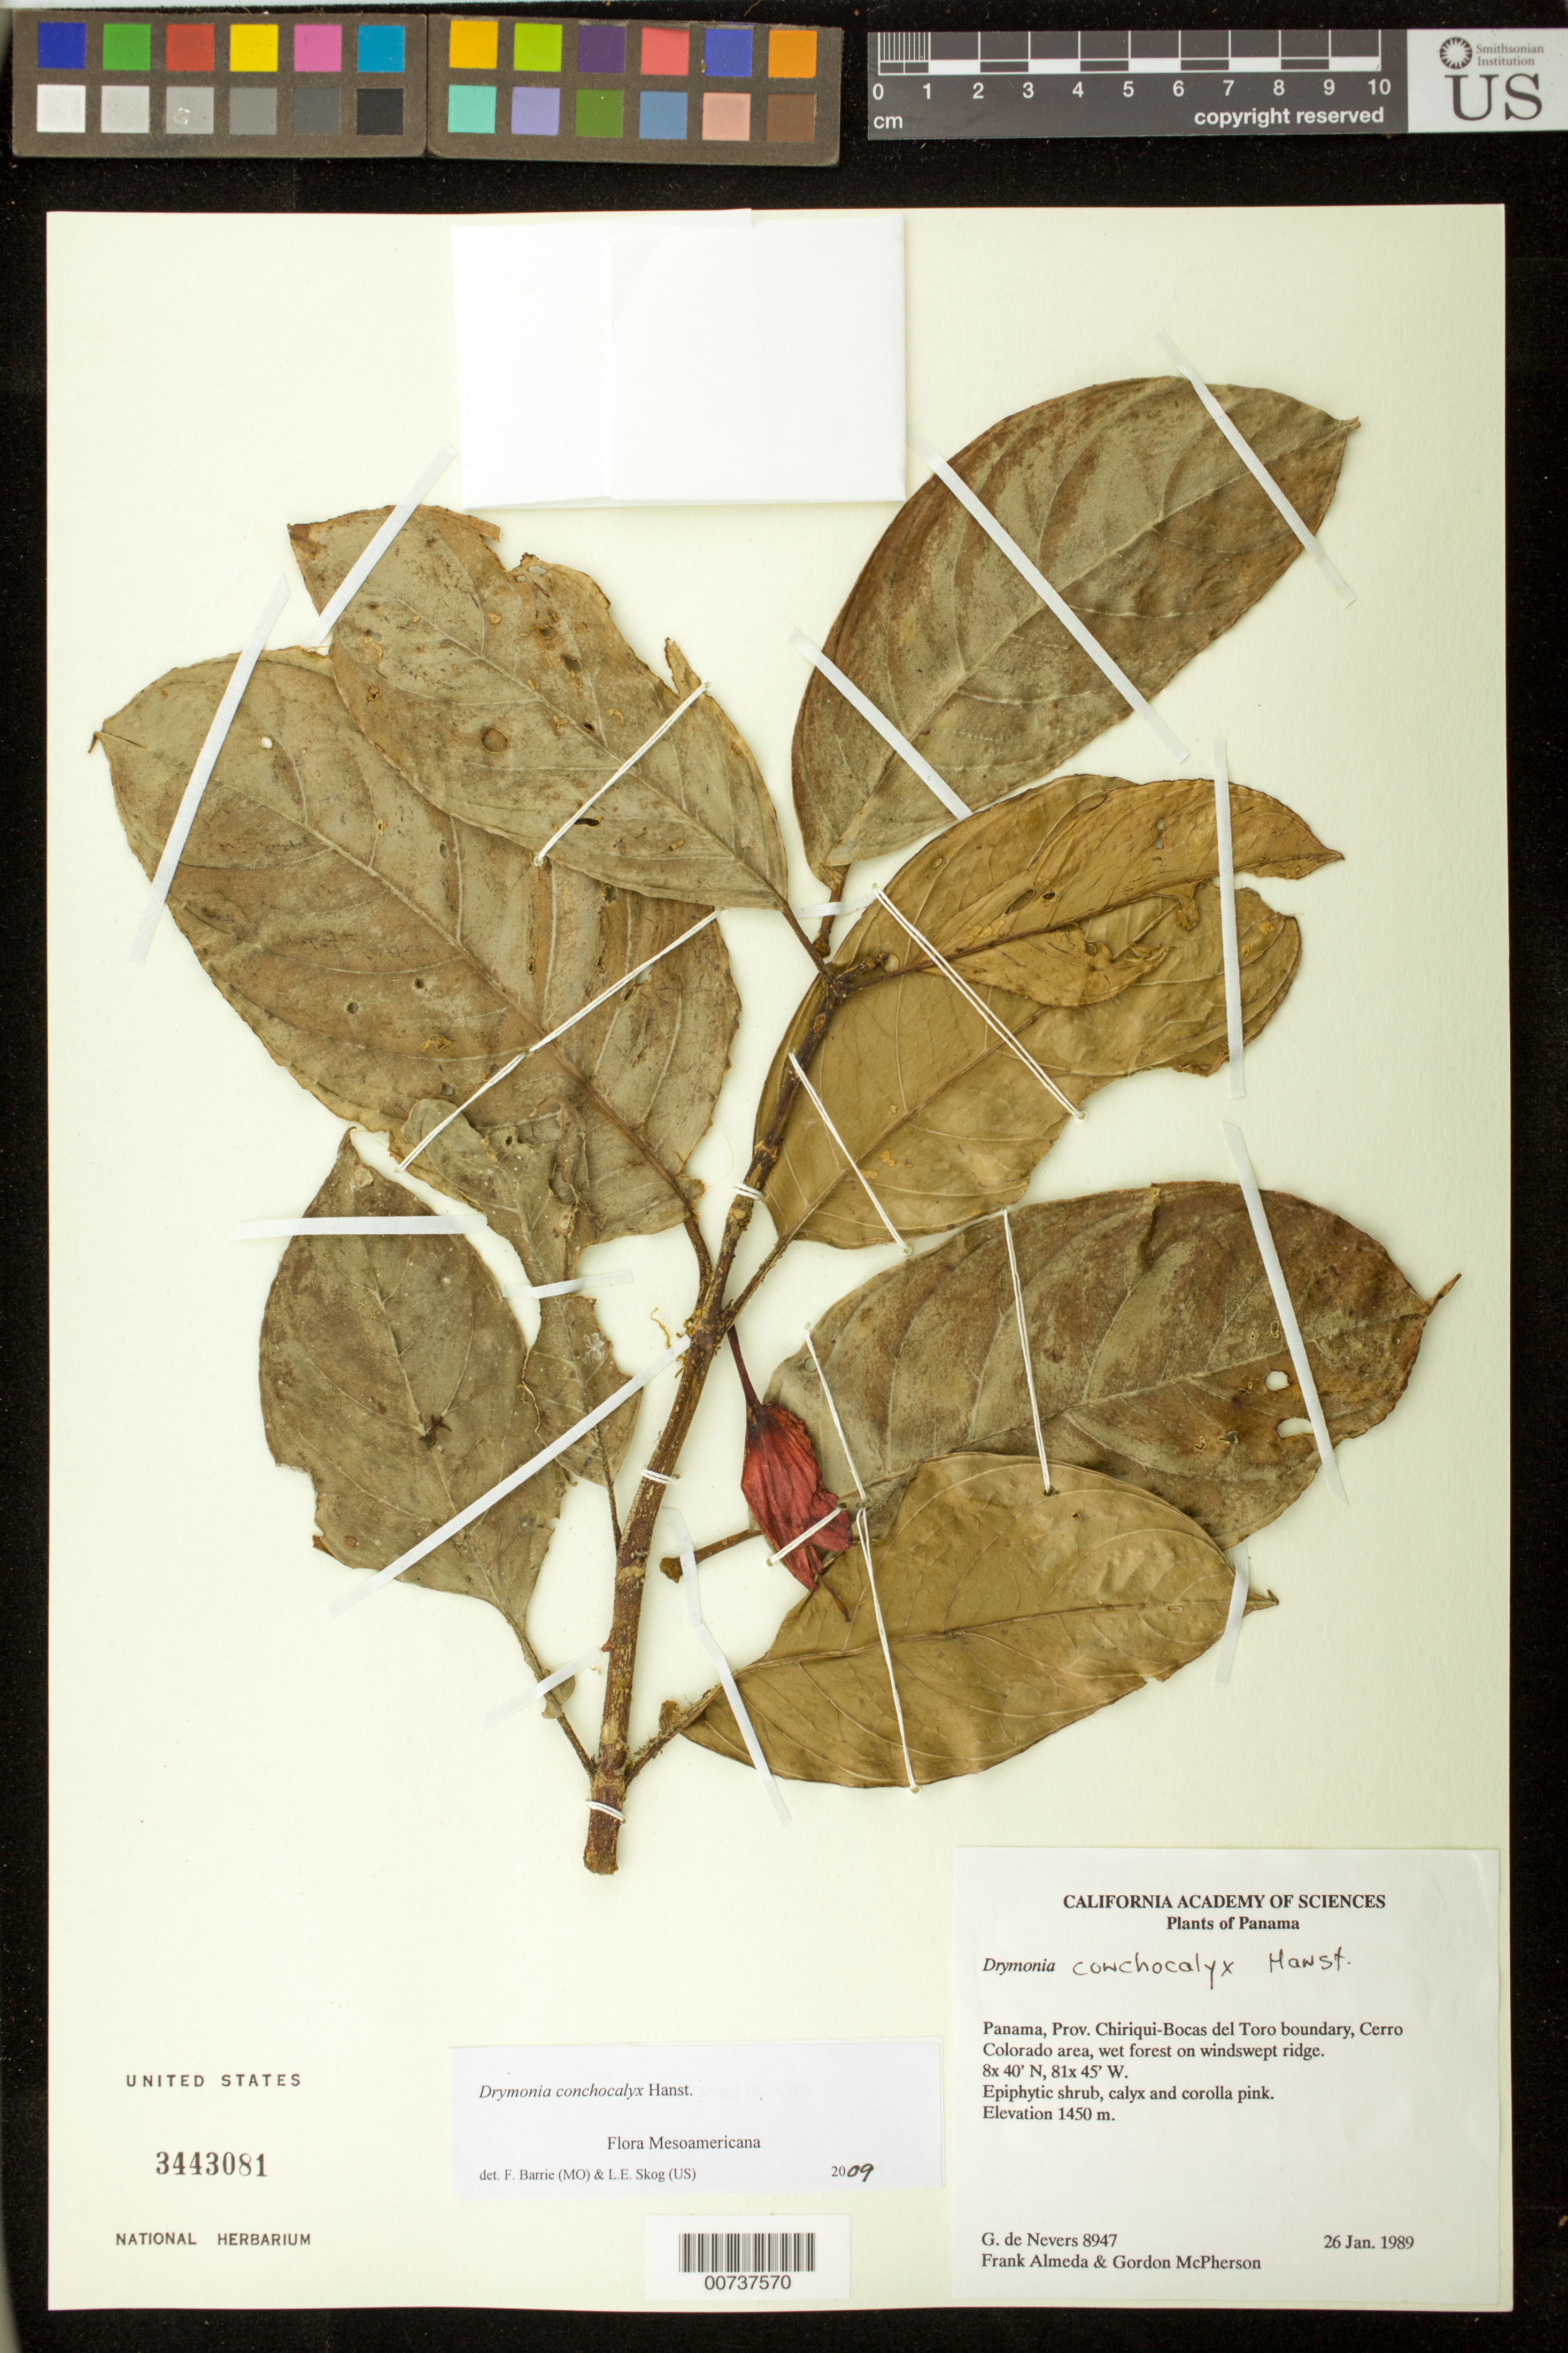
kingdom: Plantae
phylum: Tracheophyta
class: Magnoliopsida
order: Lamiales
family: Gesneriaceae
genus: Drymonia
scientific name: Drymonia conchocalyx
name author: Hanst.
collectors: G. C. de Nevers, F. Almeda & G. D. McPherson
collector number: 8947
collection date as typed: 26 Jan 1989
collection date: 1989-01-26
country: Panama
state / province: Chiriquí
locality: Chirqui-Bocas del Toro boundary, Cerro Colorado area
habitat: Wet forest on windswept ridge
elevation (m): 1450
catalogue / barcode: US 3443081